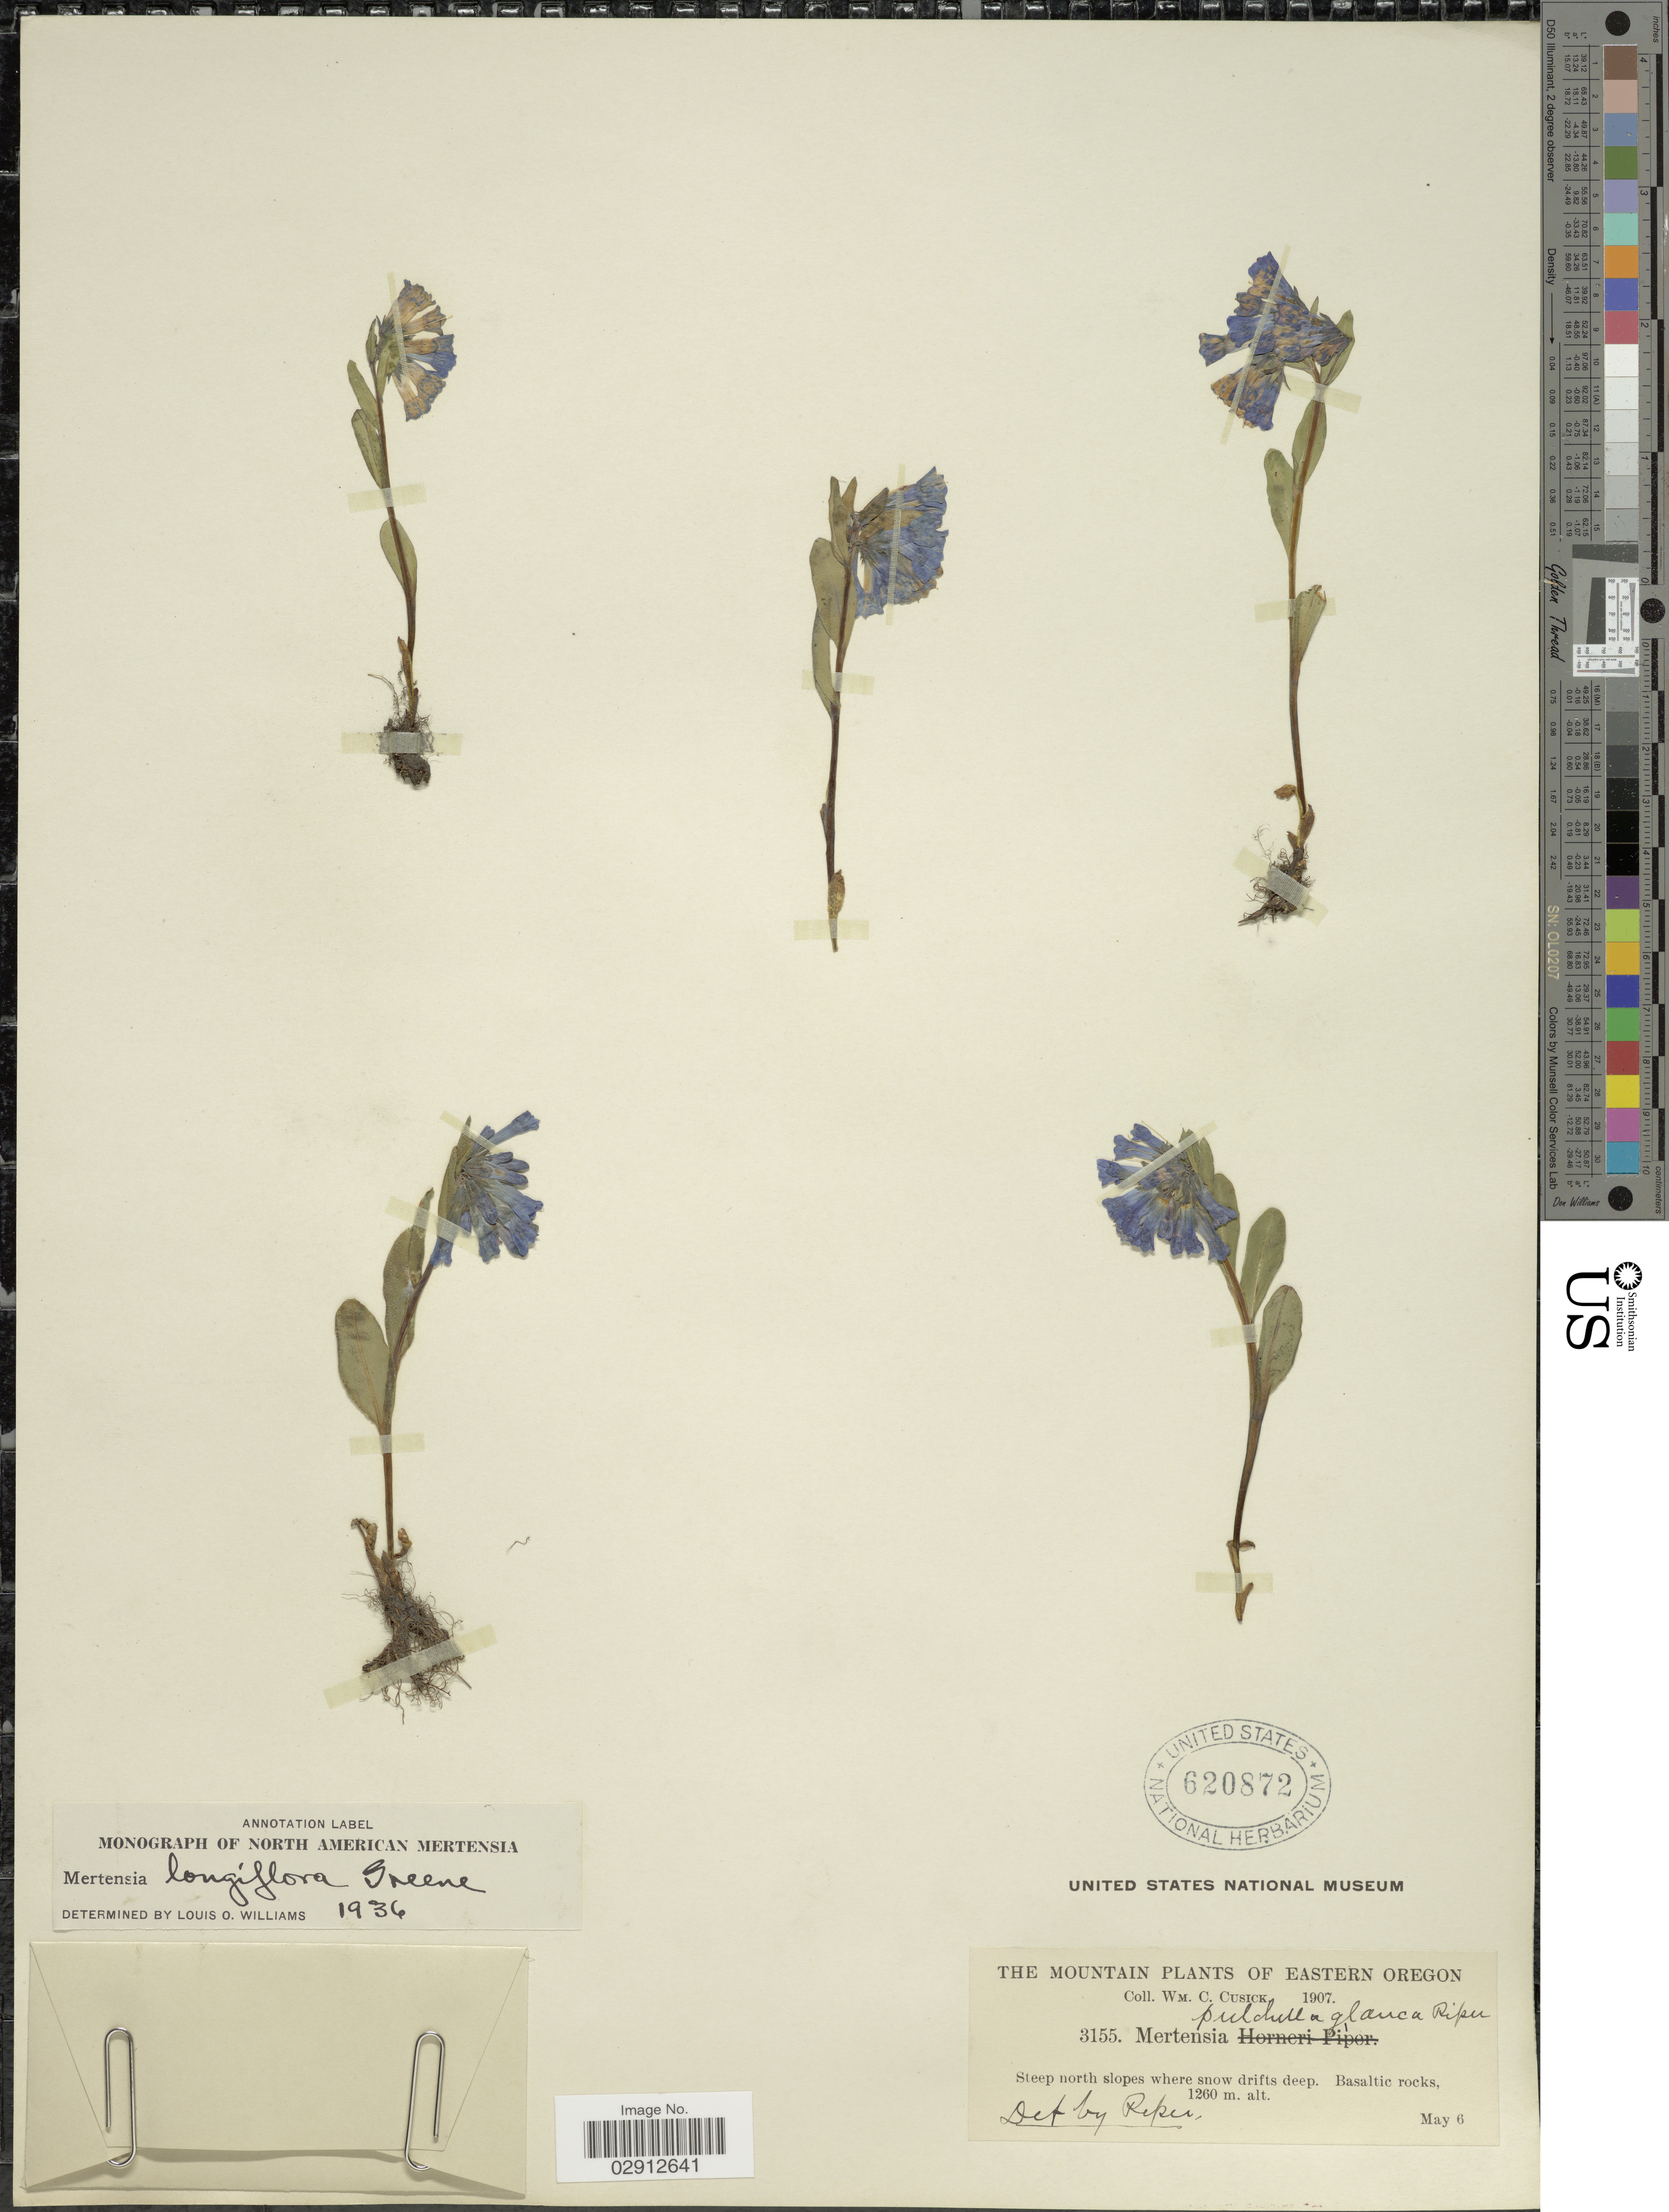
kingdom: Plantae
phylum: Tracheophyta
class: Magnoliopsida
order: Boraginales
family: Boraginaceae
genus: Mertensia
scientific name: Mertensia longiflora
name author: Rydb.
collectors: W. C. Cusick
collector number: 3155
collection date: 1907-05-06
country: United States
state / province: Oregon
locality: The Mountain, Eastern Oregon, Steep north slope where snow drifts deep.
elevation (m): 1260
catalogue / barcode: US 620872